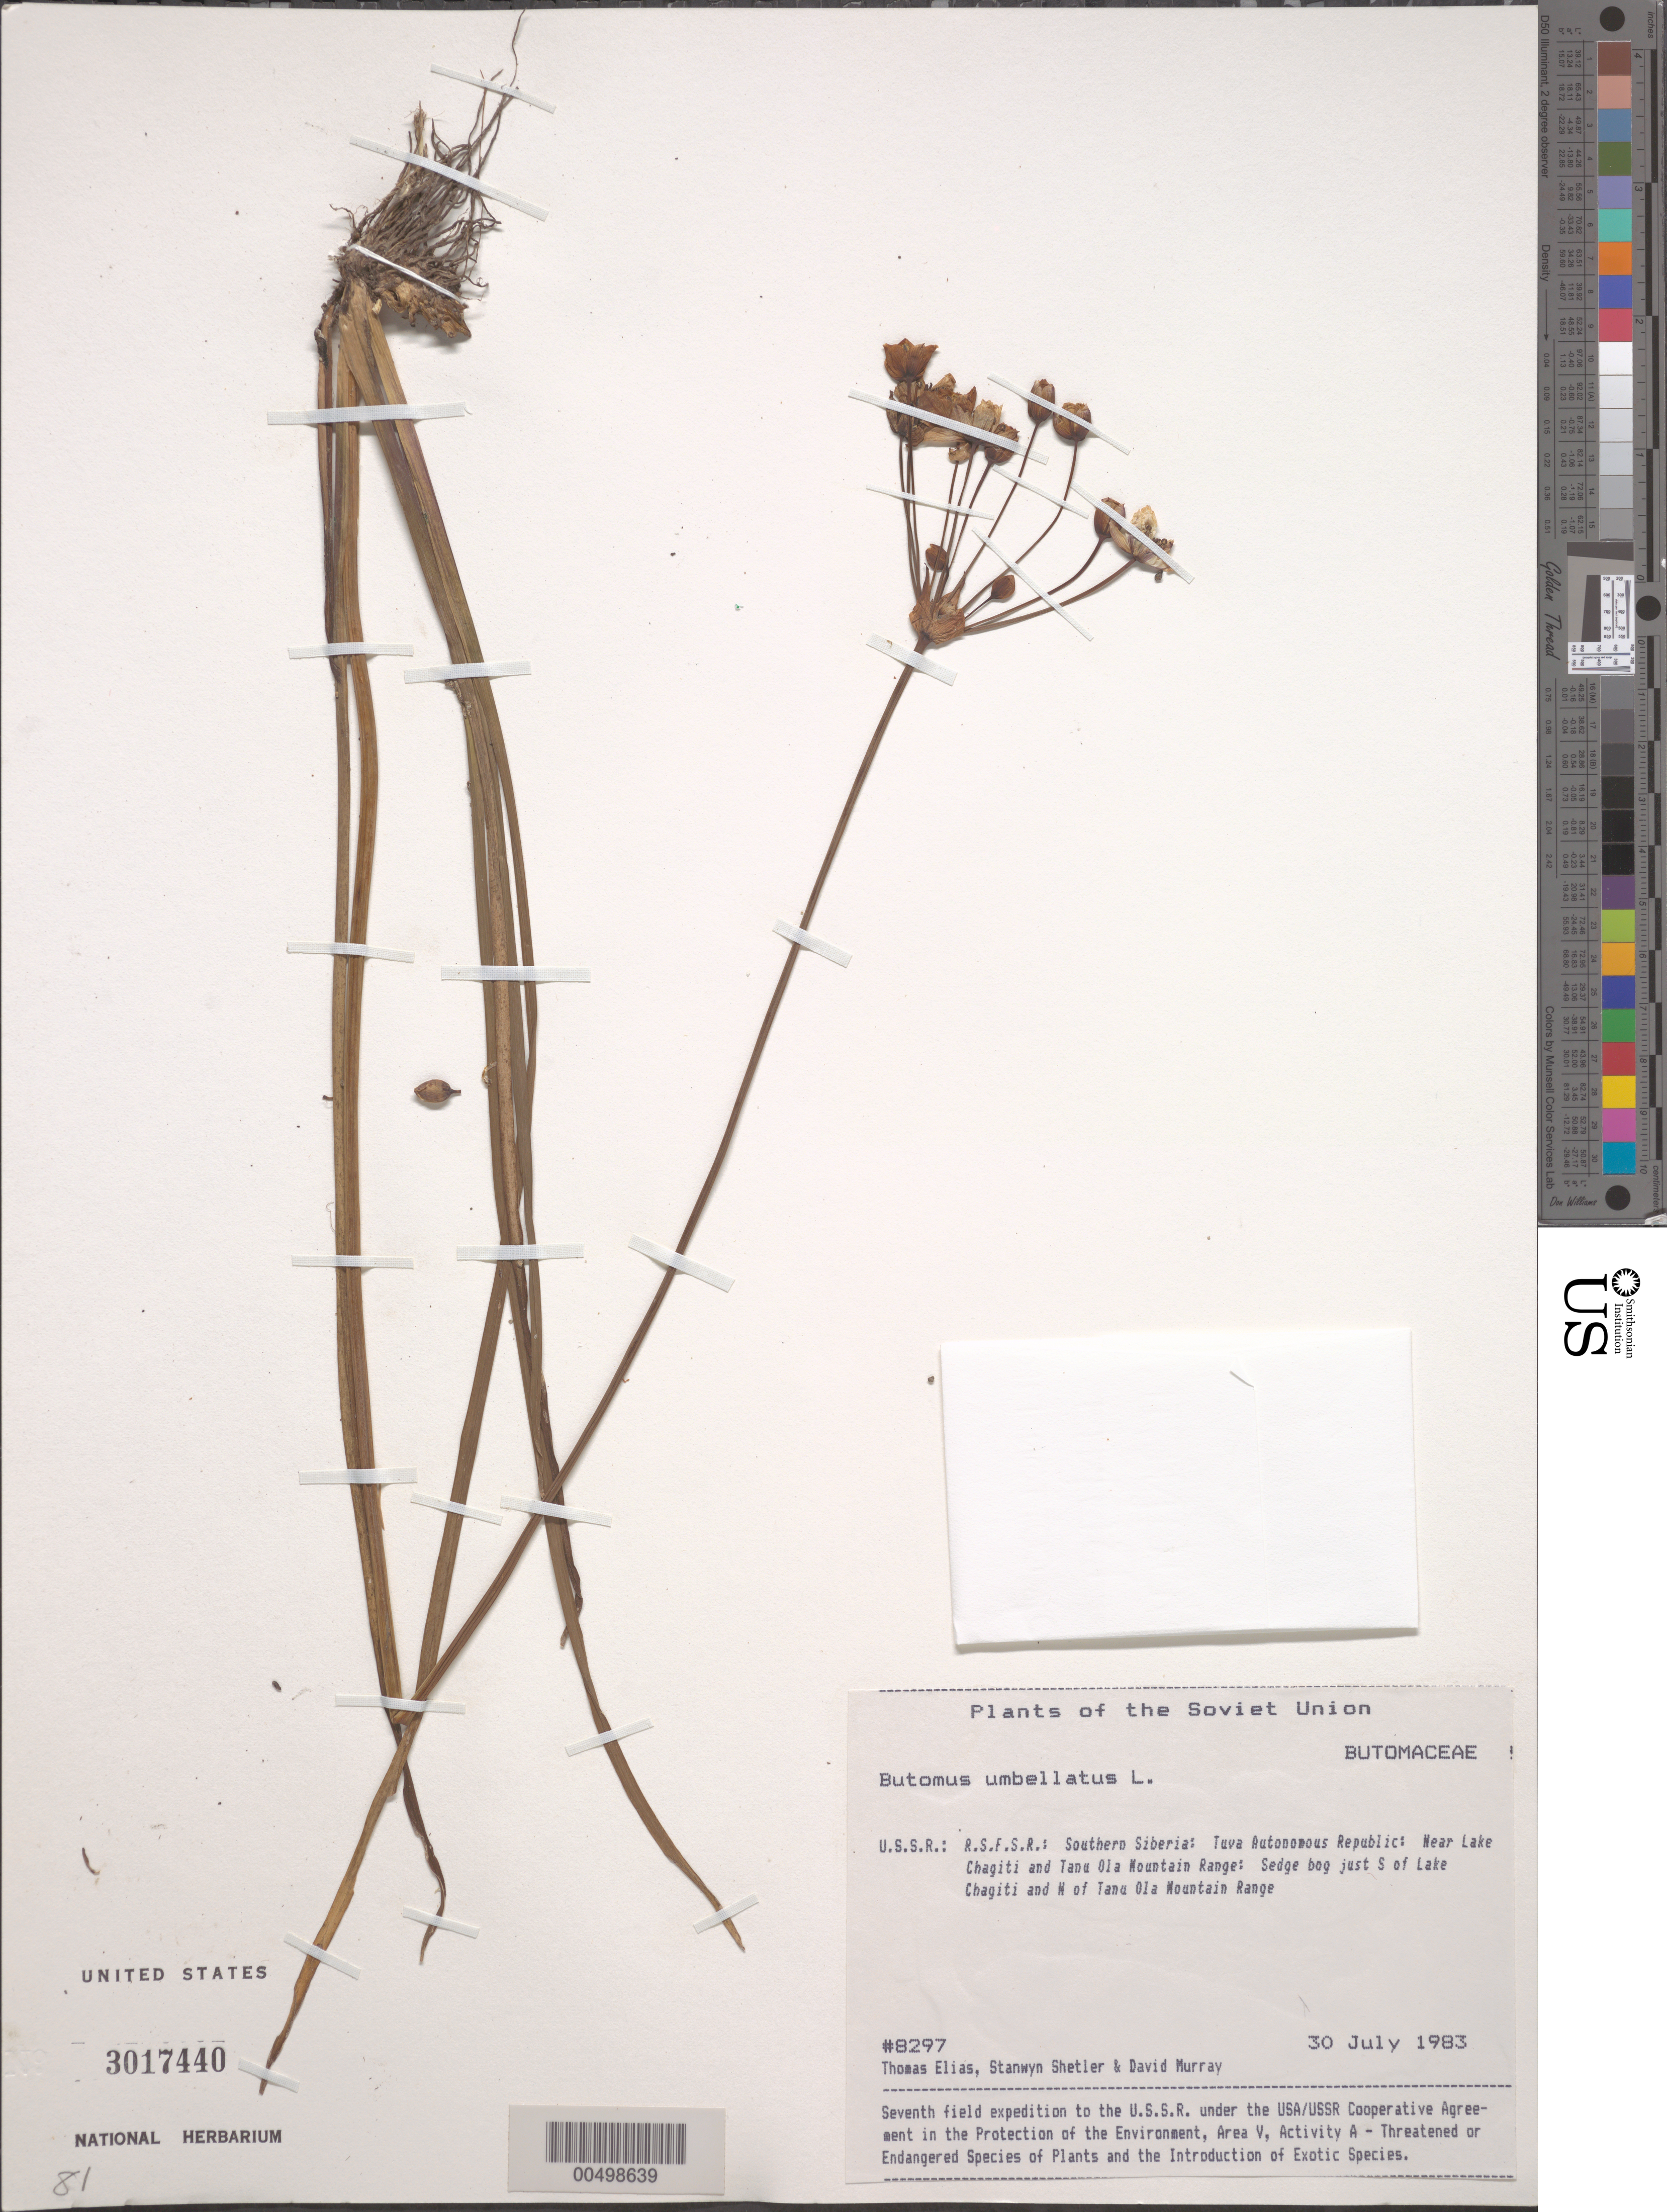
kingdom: Plantae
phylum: Tracheophyta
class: Liliopsida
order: Alismatales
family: Butomaceae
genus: Butomus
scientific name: Butomus umbellatus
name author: L.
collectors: T. Elias, S. Shetler & D. F. Murray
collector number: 8297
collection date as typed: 30 Jul 1983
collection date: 1983-07-30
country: Russian Federation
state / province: Tuva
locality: just S of Lake Chagitai and N of Tannu-Ola Mountain Range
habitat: sedge bog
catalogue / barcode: US 3017440